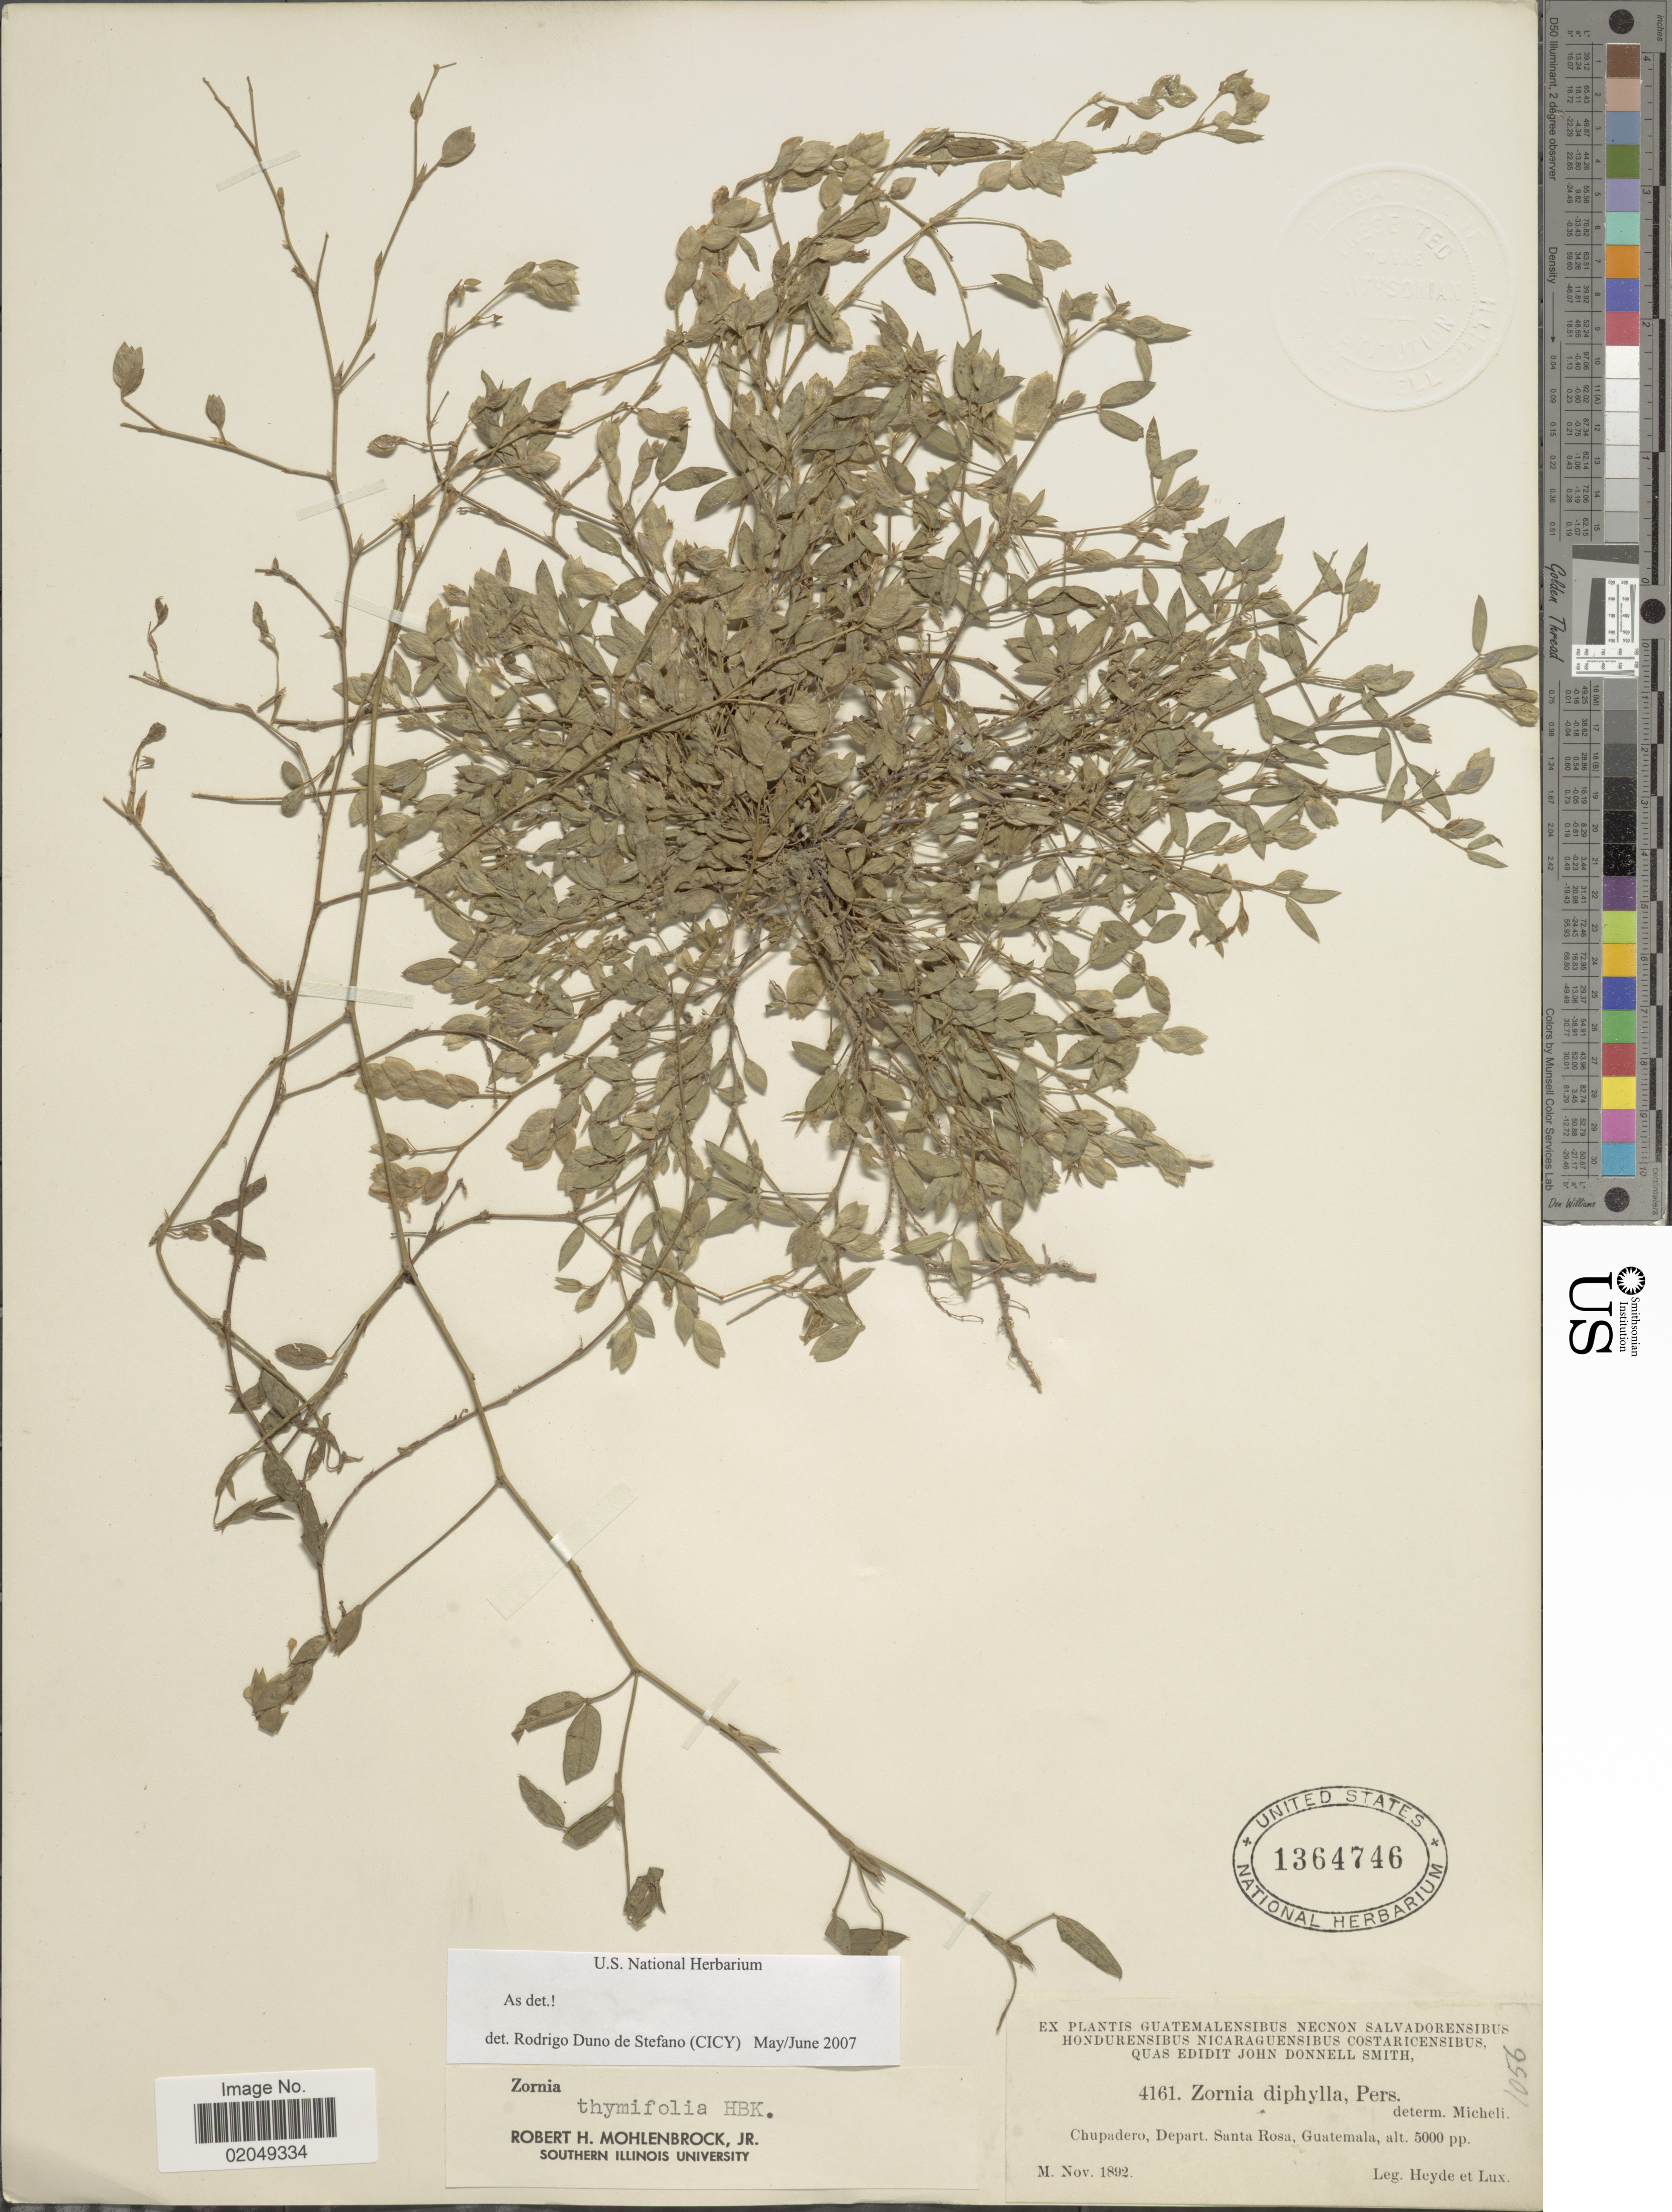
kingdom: Plantae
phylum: Tracheophyta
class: Magnoliopsida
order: Fabales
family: Fabaceae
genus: Zornia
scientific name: Zornia thymifolia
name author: Kunth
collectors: Heyde & Lux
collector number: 4161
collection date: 1892-11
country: Guatemala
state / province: Santa Rosa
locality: Chupadero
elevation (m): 1524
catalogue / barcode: US 1364746